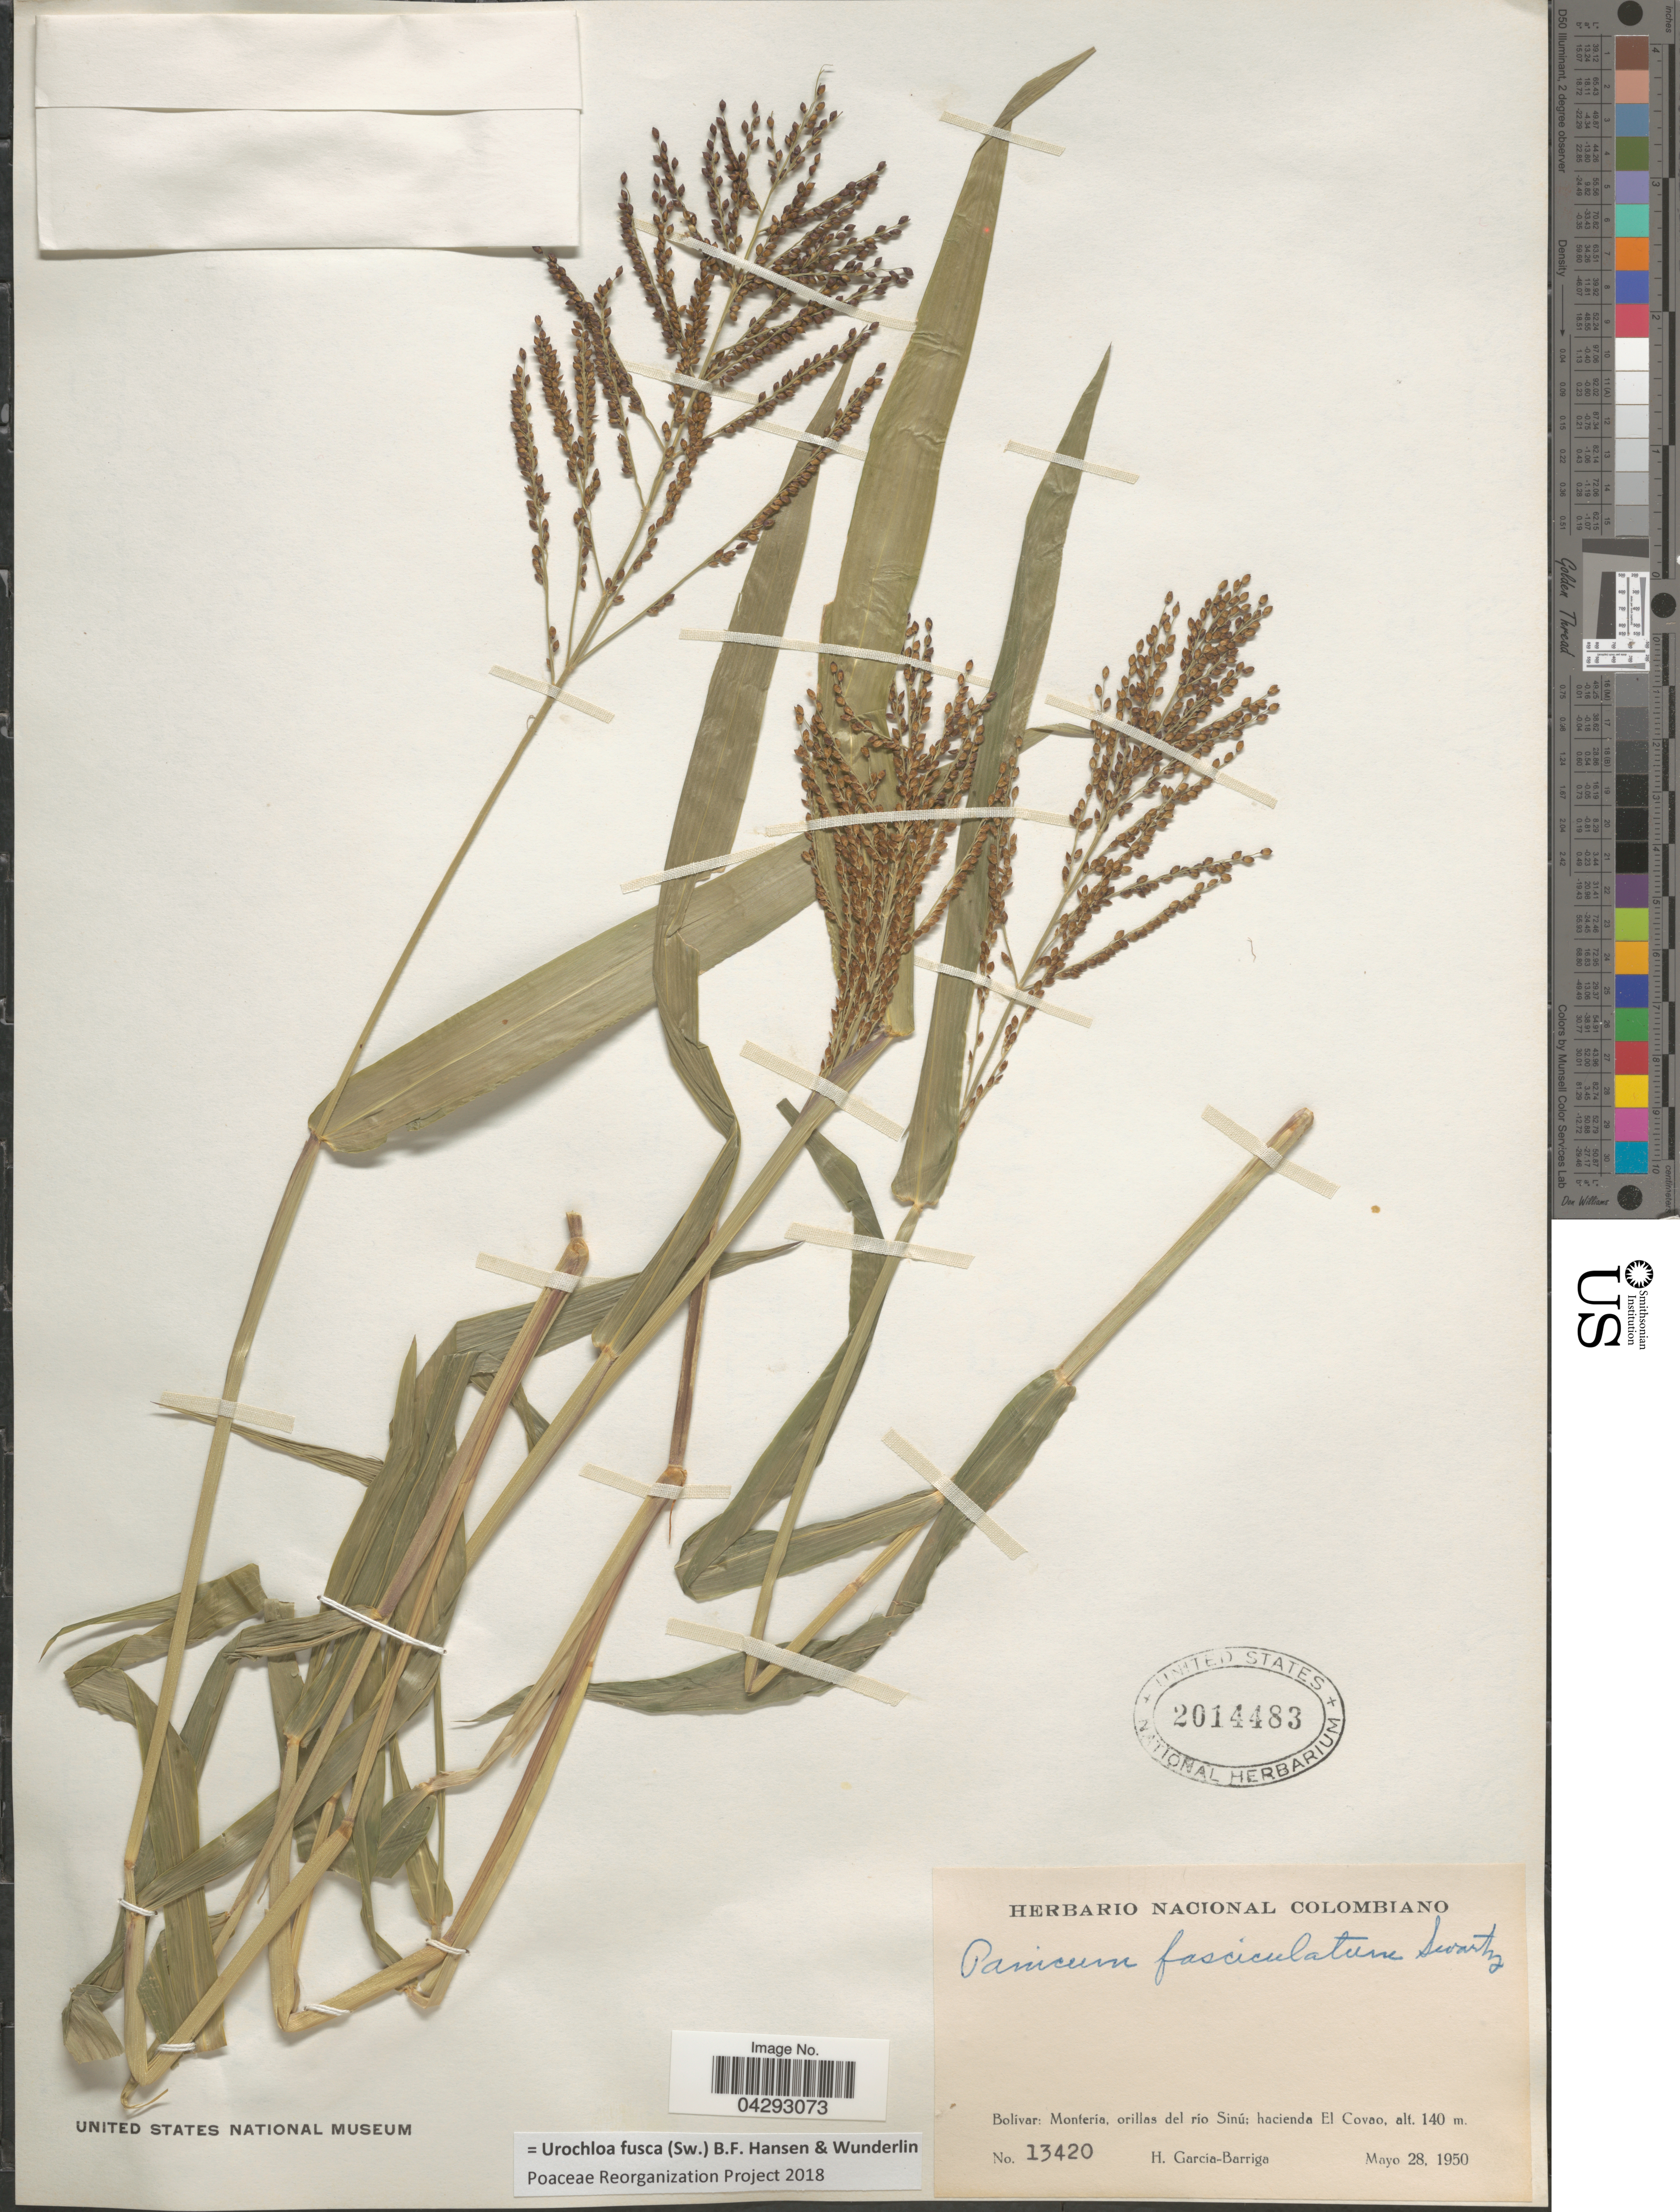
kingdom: Plantae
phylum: Tracheophyta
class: Liliopsida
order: Poales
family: Poaceae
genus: Urochloa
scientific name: Urochloa fusca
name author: (Sw.) B.F. Hansen & Wunderlin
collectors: H. García Barriga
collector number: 13420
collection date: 1950-05-28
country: Colombia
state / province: Bolívar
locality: Bolívar: Montería, orillas del río Sinú; hacienda El Covao.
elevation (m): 140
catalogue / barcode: US 2014483